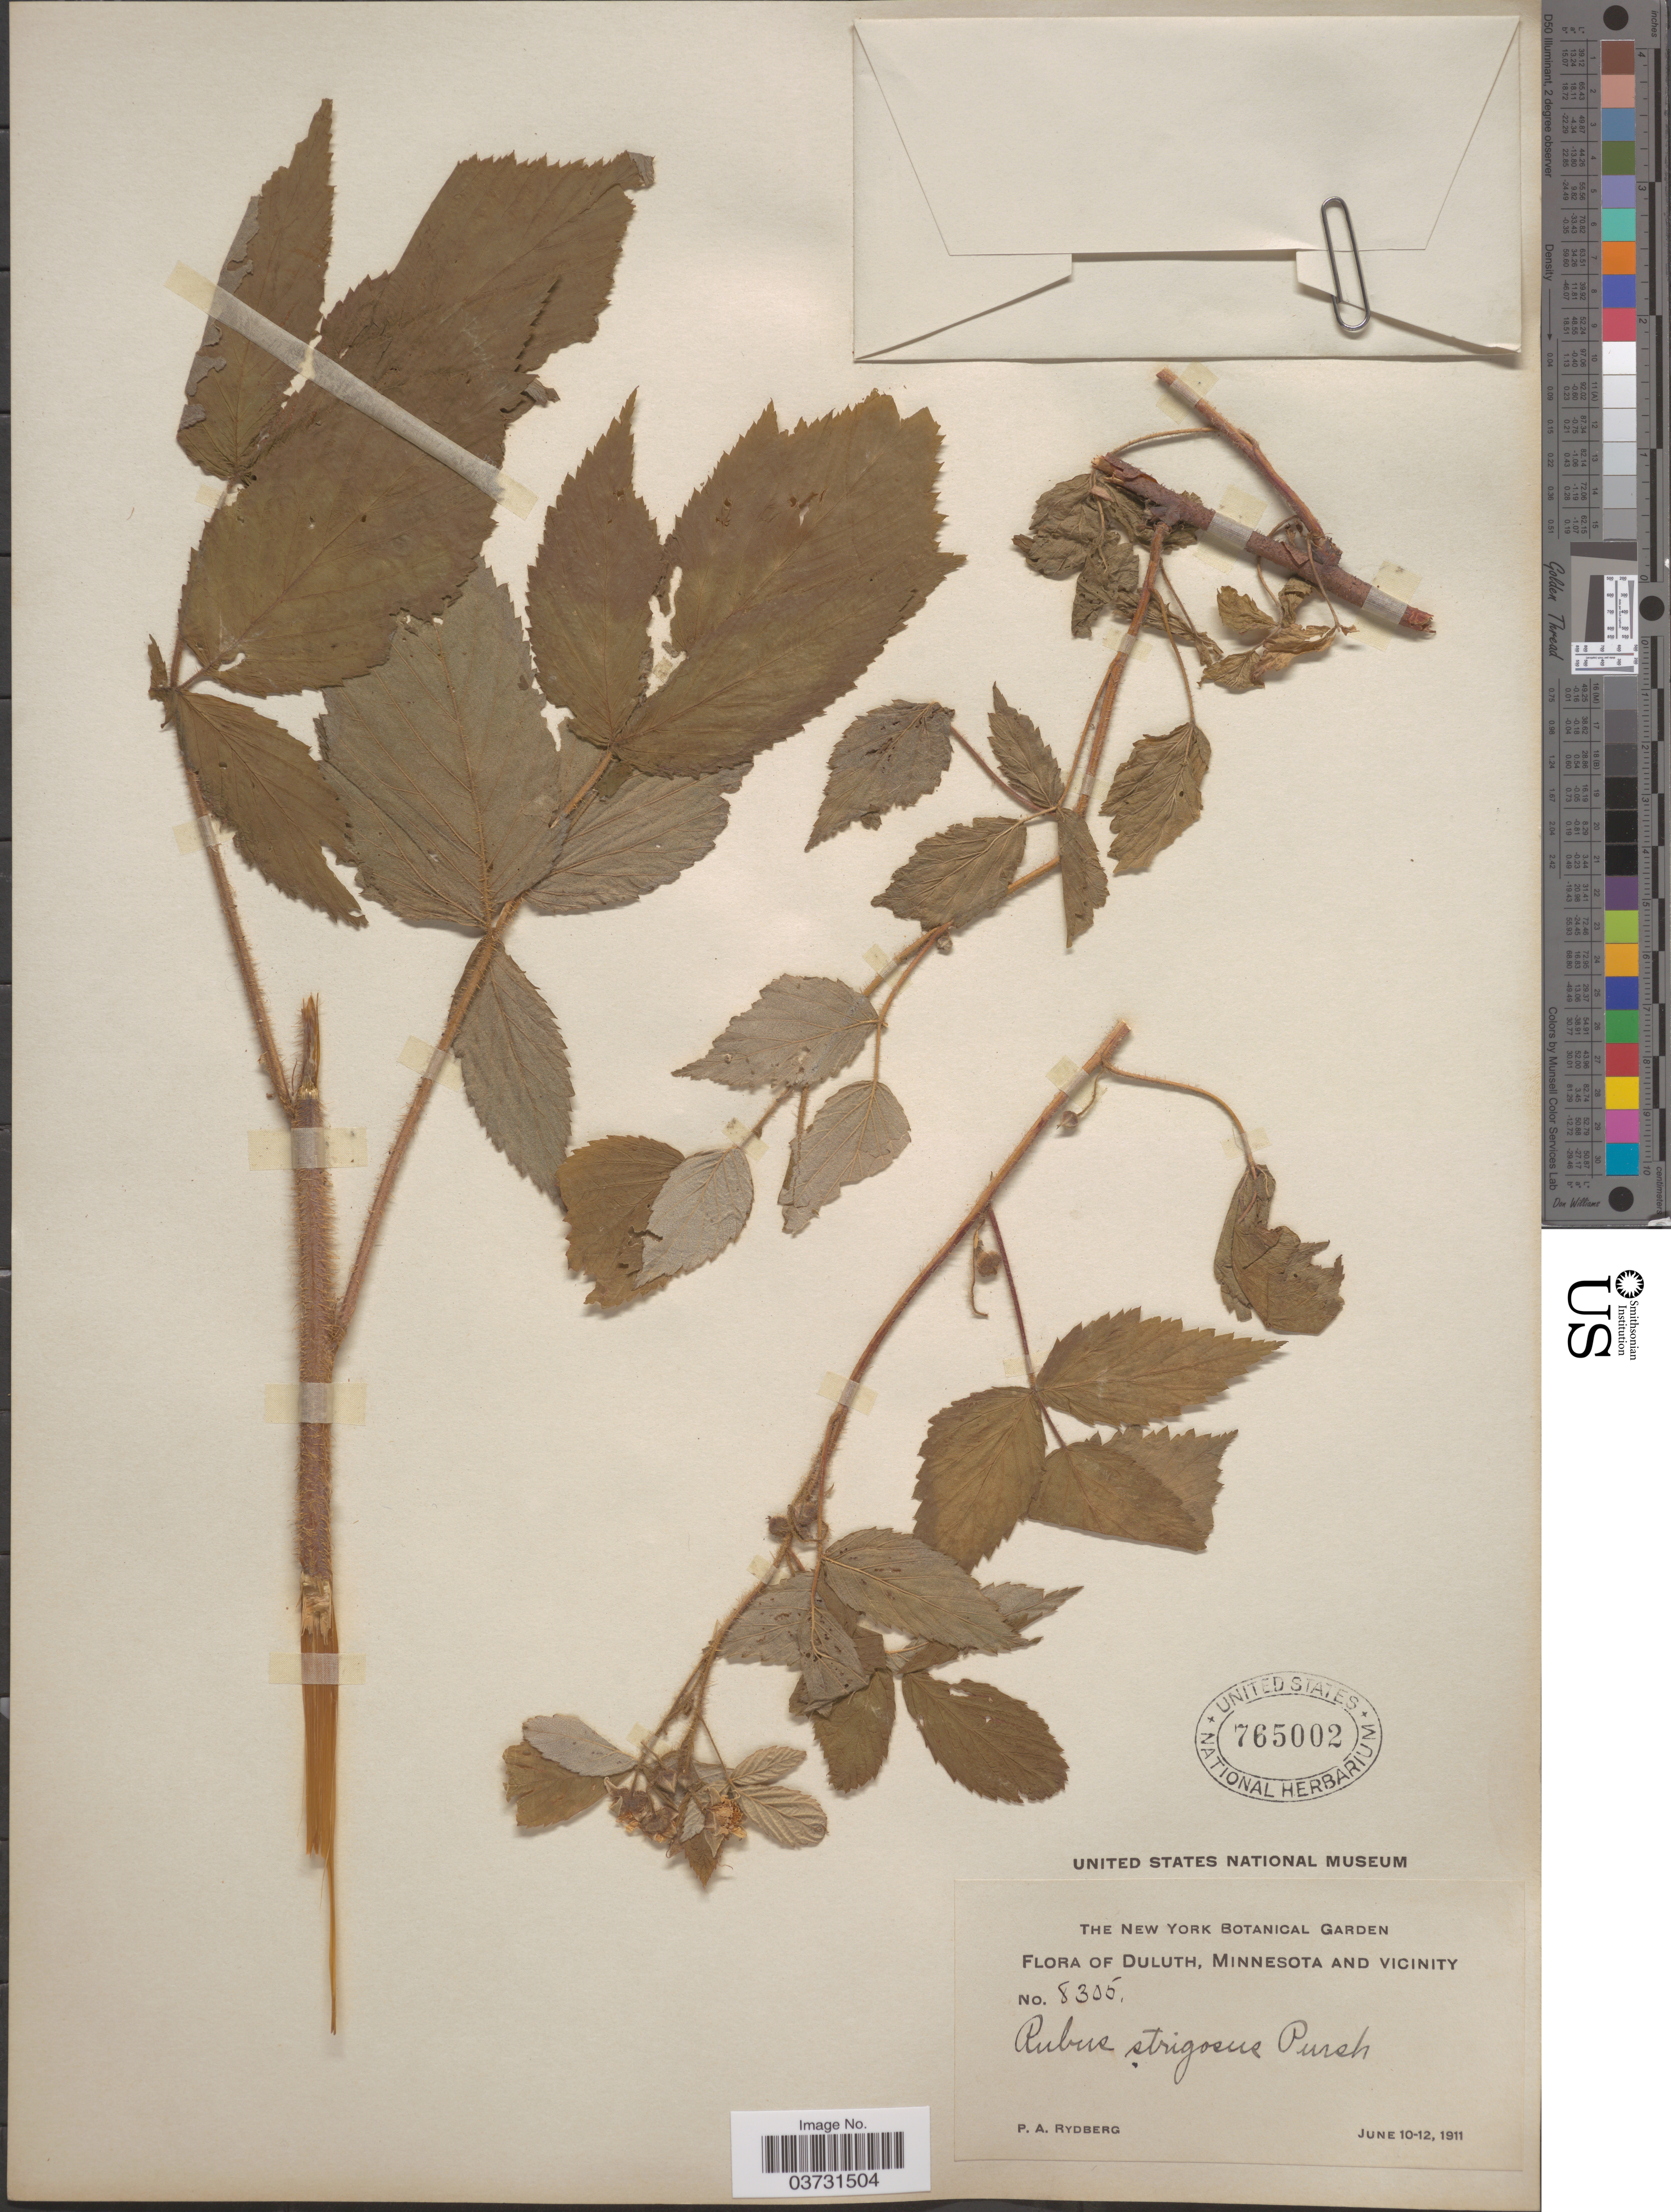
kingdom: Plantae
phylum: Tracheophyta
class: Magnoliopsida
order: Rosales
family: Rosaceae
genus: Rubus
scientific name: Rubus strigosus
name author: Michx.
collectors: P. A. Rydberg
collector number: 8305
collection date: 1911-06-10/1911-06-12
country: United States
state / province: Minnesota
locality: Duluth, and Vicinity.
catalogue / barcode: US 765002